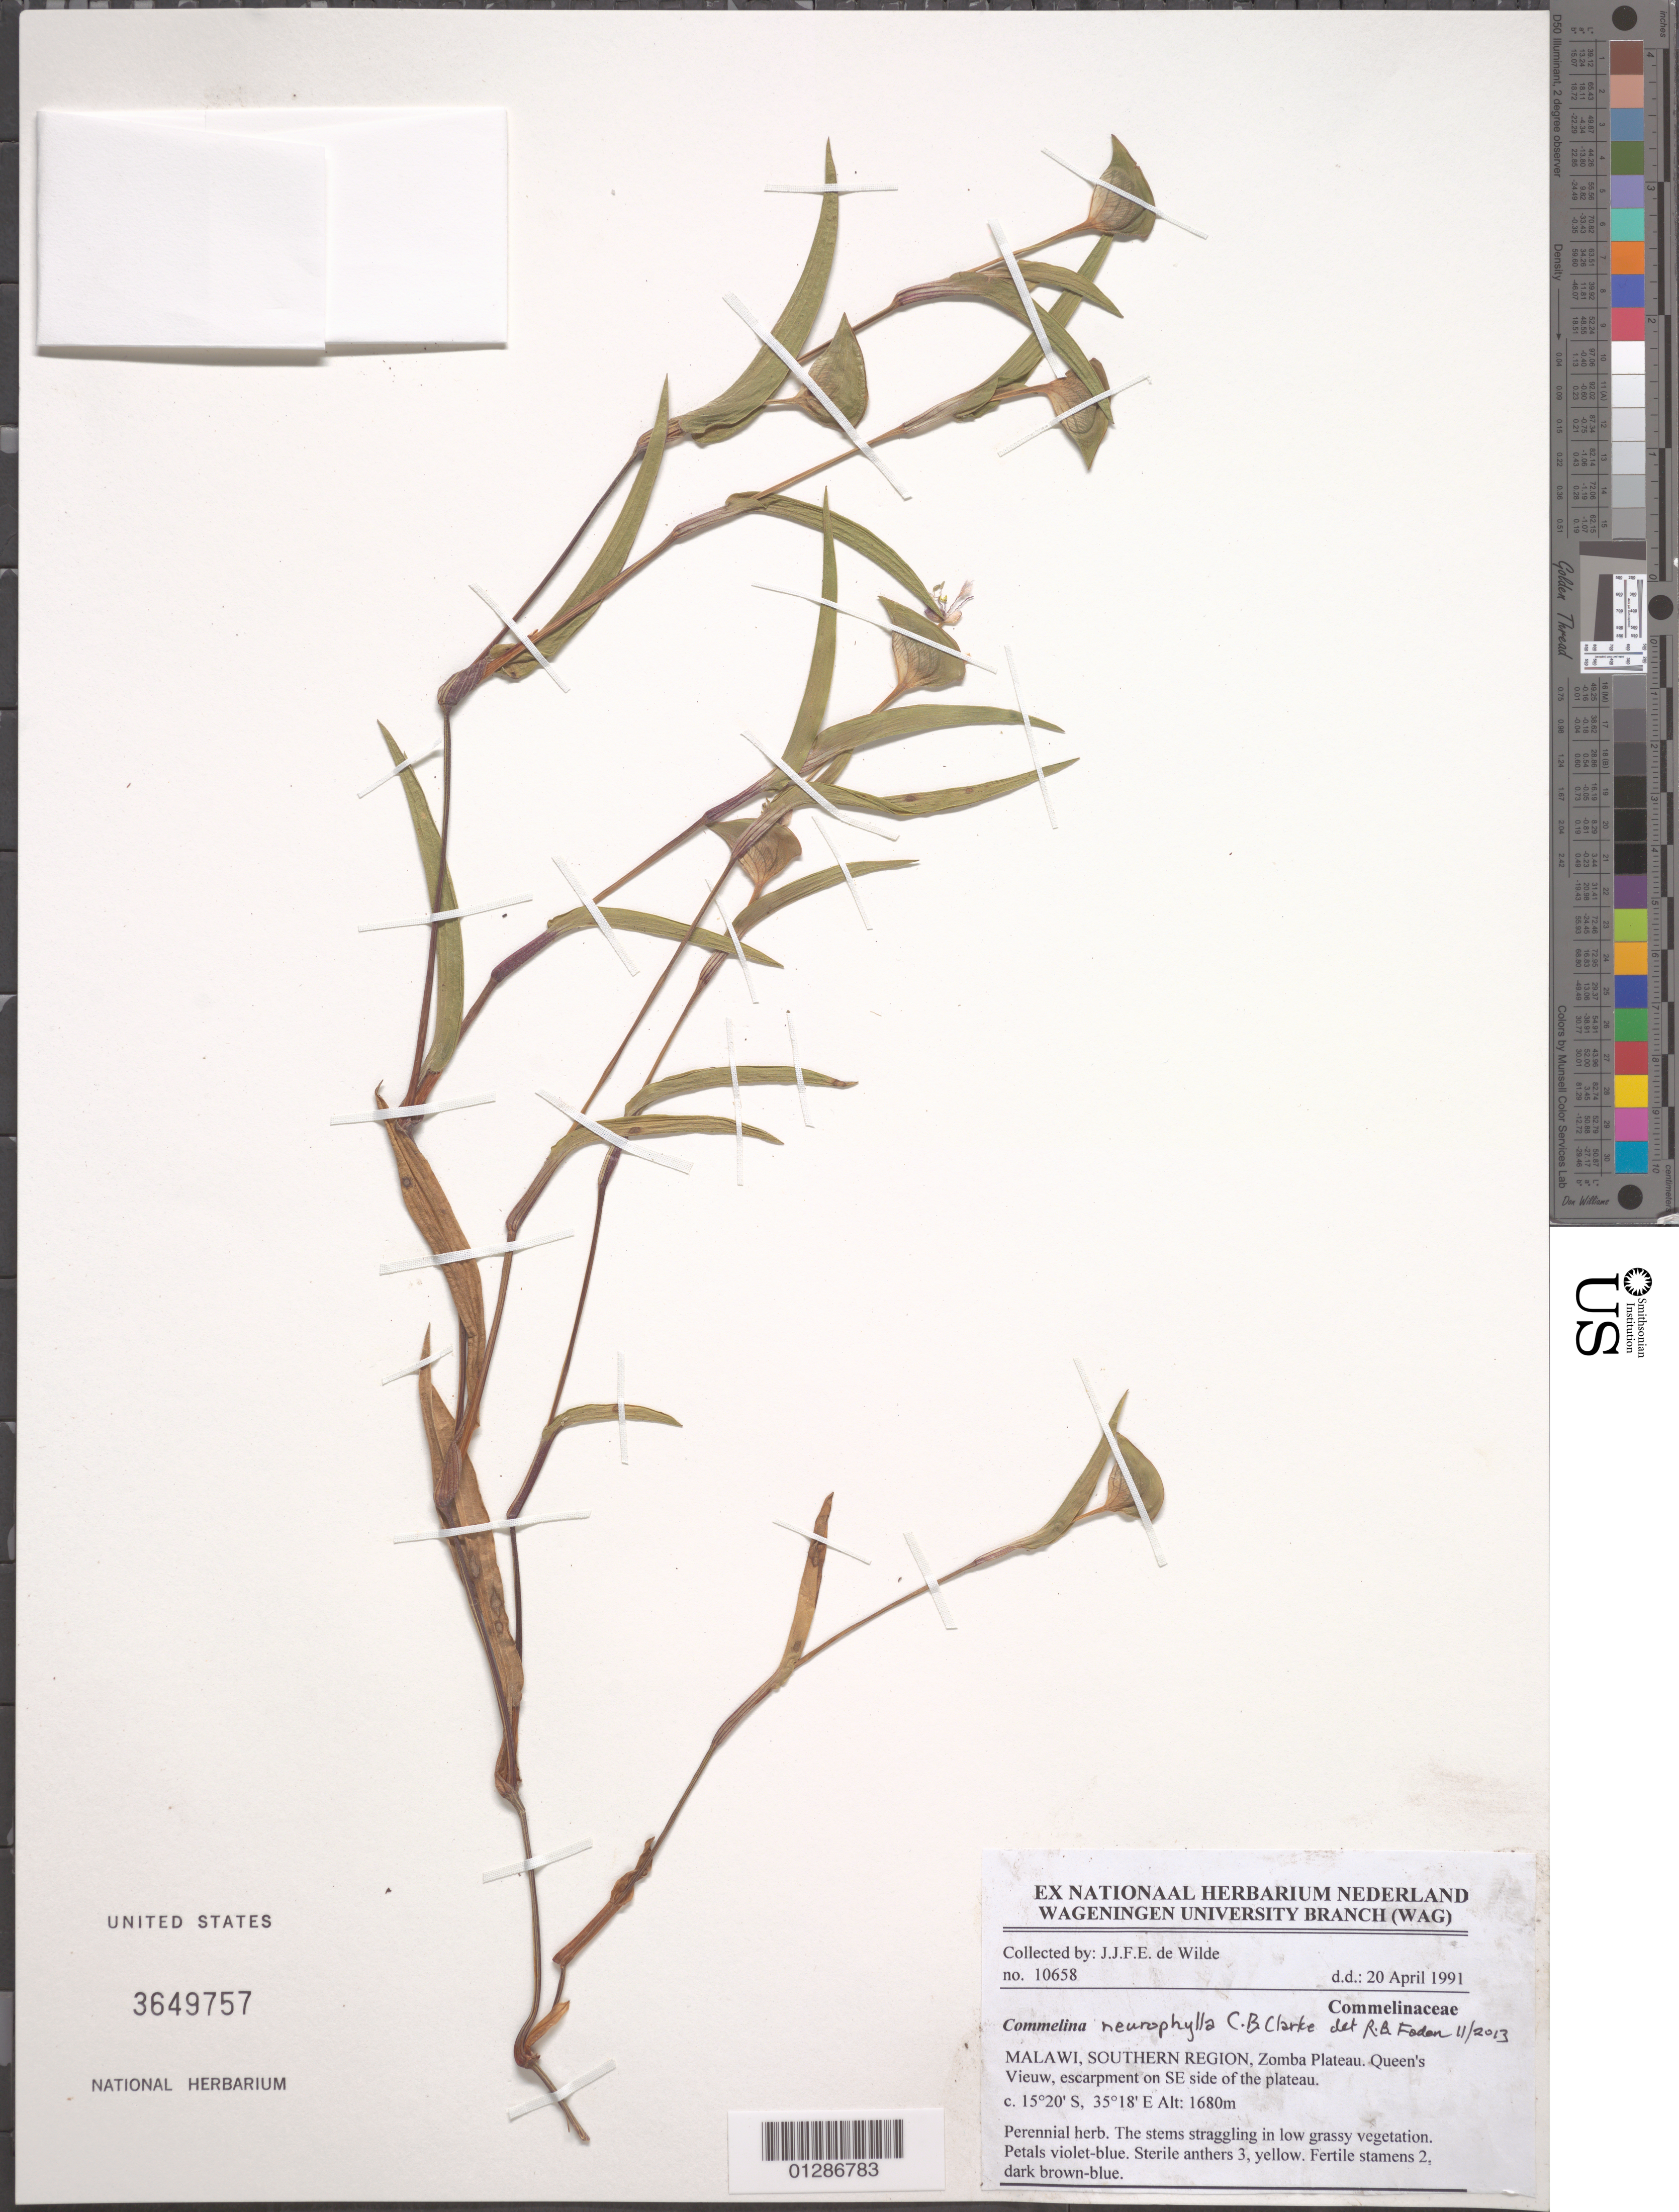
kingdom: Plantae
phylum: Tracheophyta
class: Liliopsida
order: Commelinales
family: Commelinaceae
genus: Commelina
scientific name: Commelina neurophylla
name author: C.B. Clarke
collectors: J.J. de Wilde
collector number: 10658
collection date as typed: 20 Apr 1991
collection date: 1991-04-20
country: Malawi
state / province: Southern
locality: Zomba Plateau. Queen's Vieuw, escarpment on SE side of the plateau.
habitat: Perennial herb.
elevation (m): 1680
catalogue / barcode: US 3649757